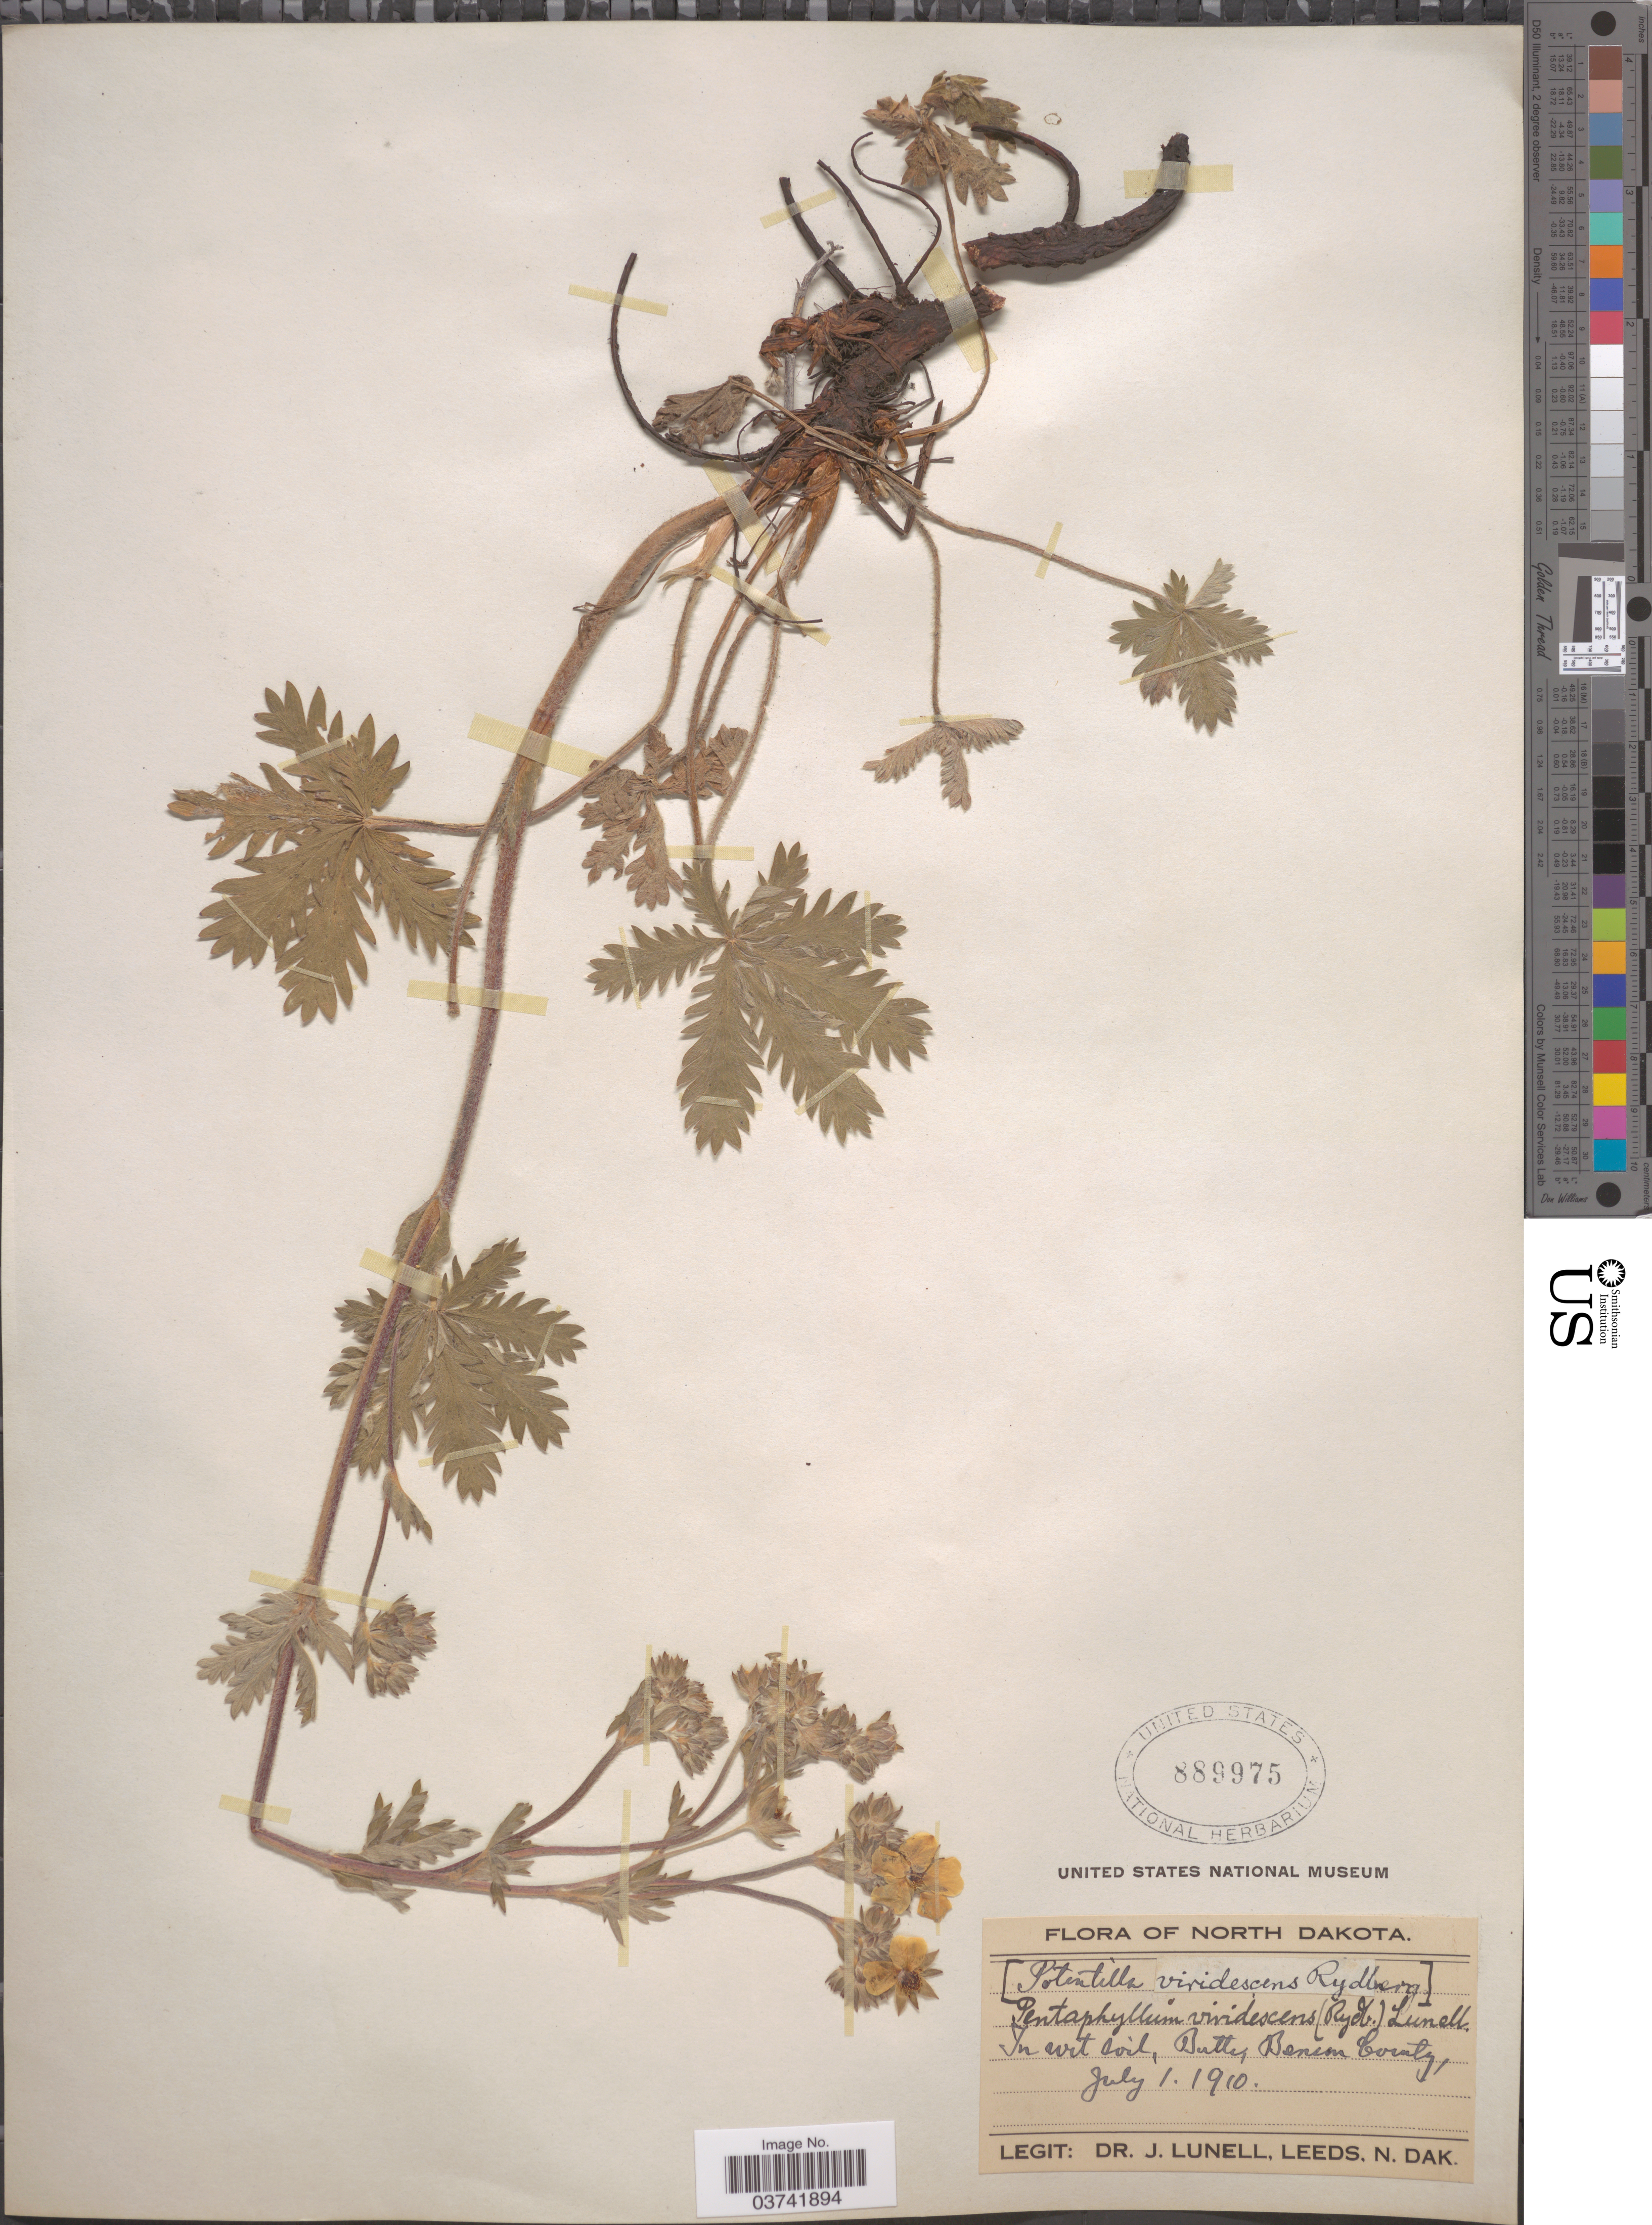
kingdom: Plantae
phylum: Tracheophyta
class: Magnoliopsida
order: Rosales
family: Rosaceae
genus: Potentilla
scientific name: Potentilla viridescens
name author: Rydb.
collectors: J. Lunell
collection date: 1910-07-01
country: United States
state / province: North Dakota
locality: Butte, Benson County.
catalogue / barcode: US 889975